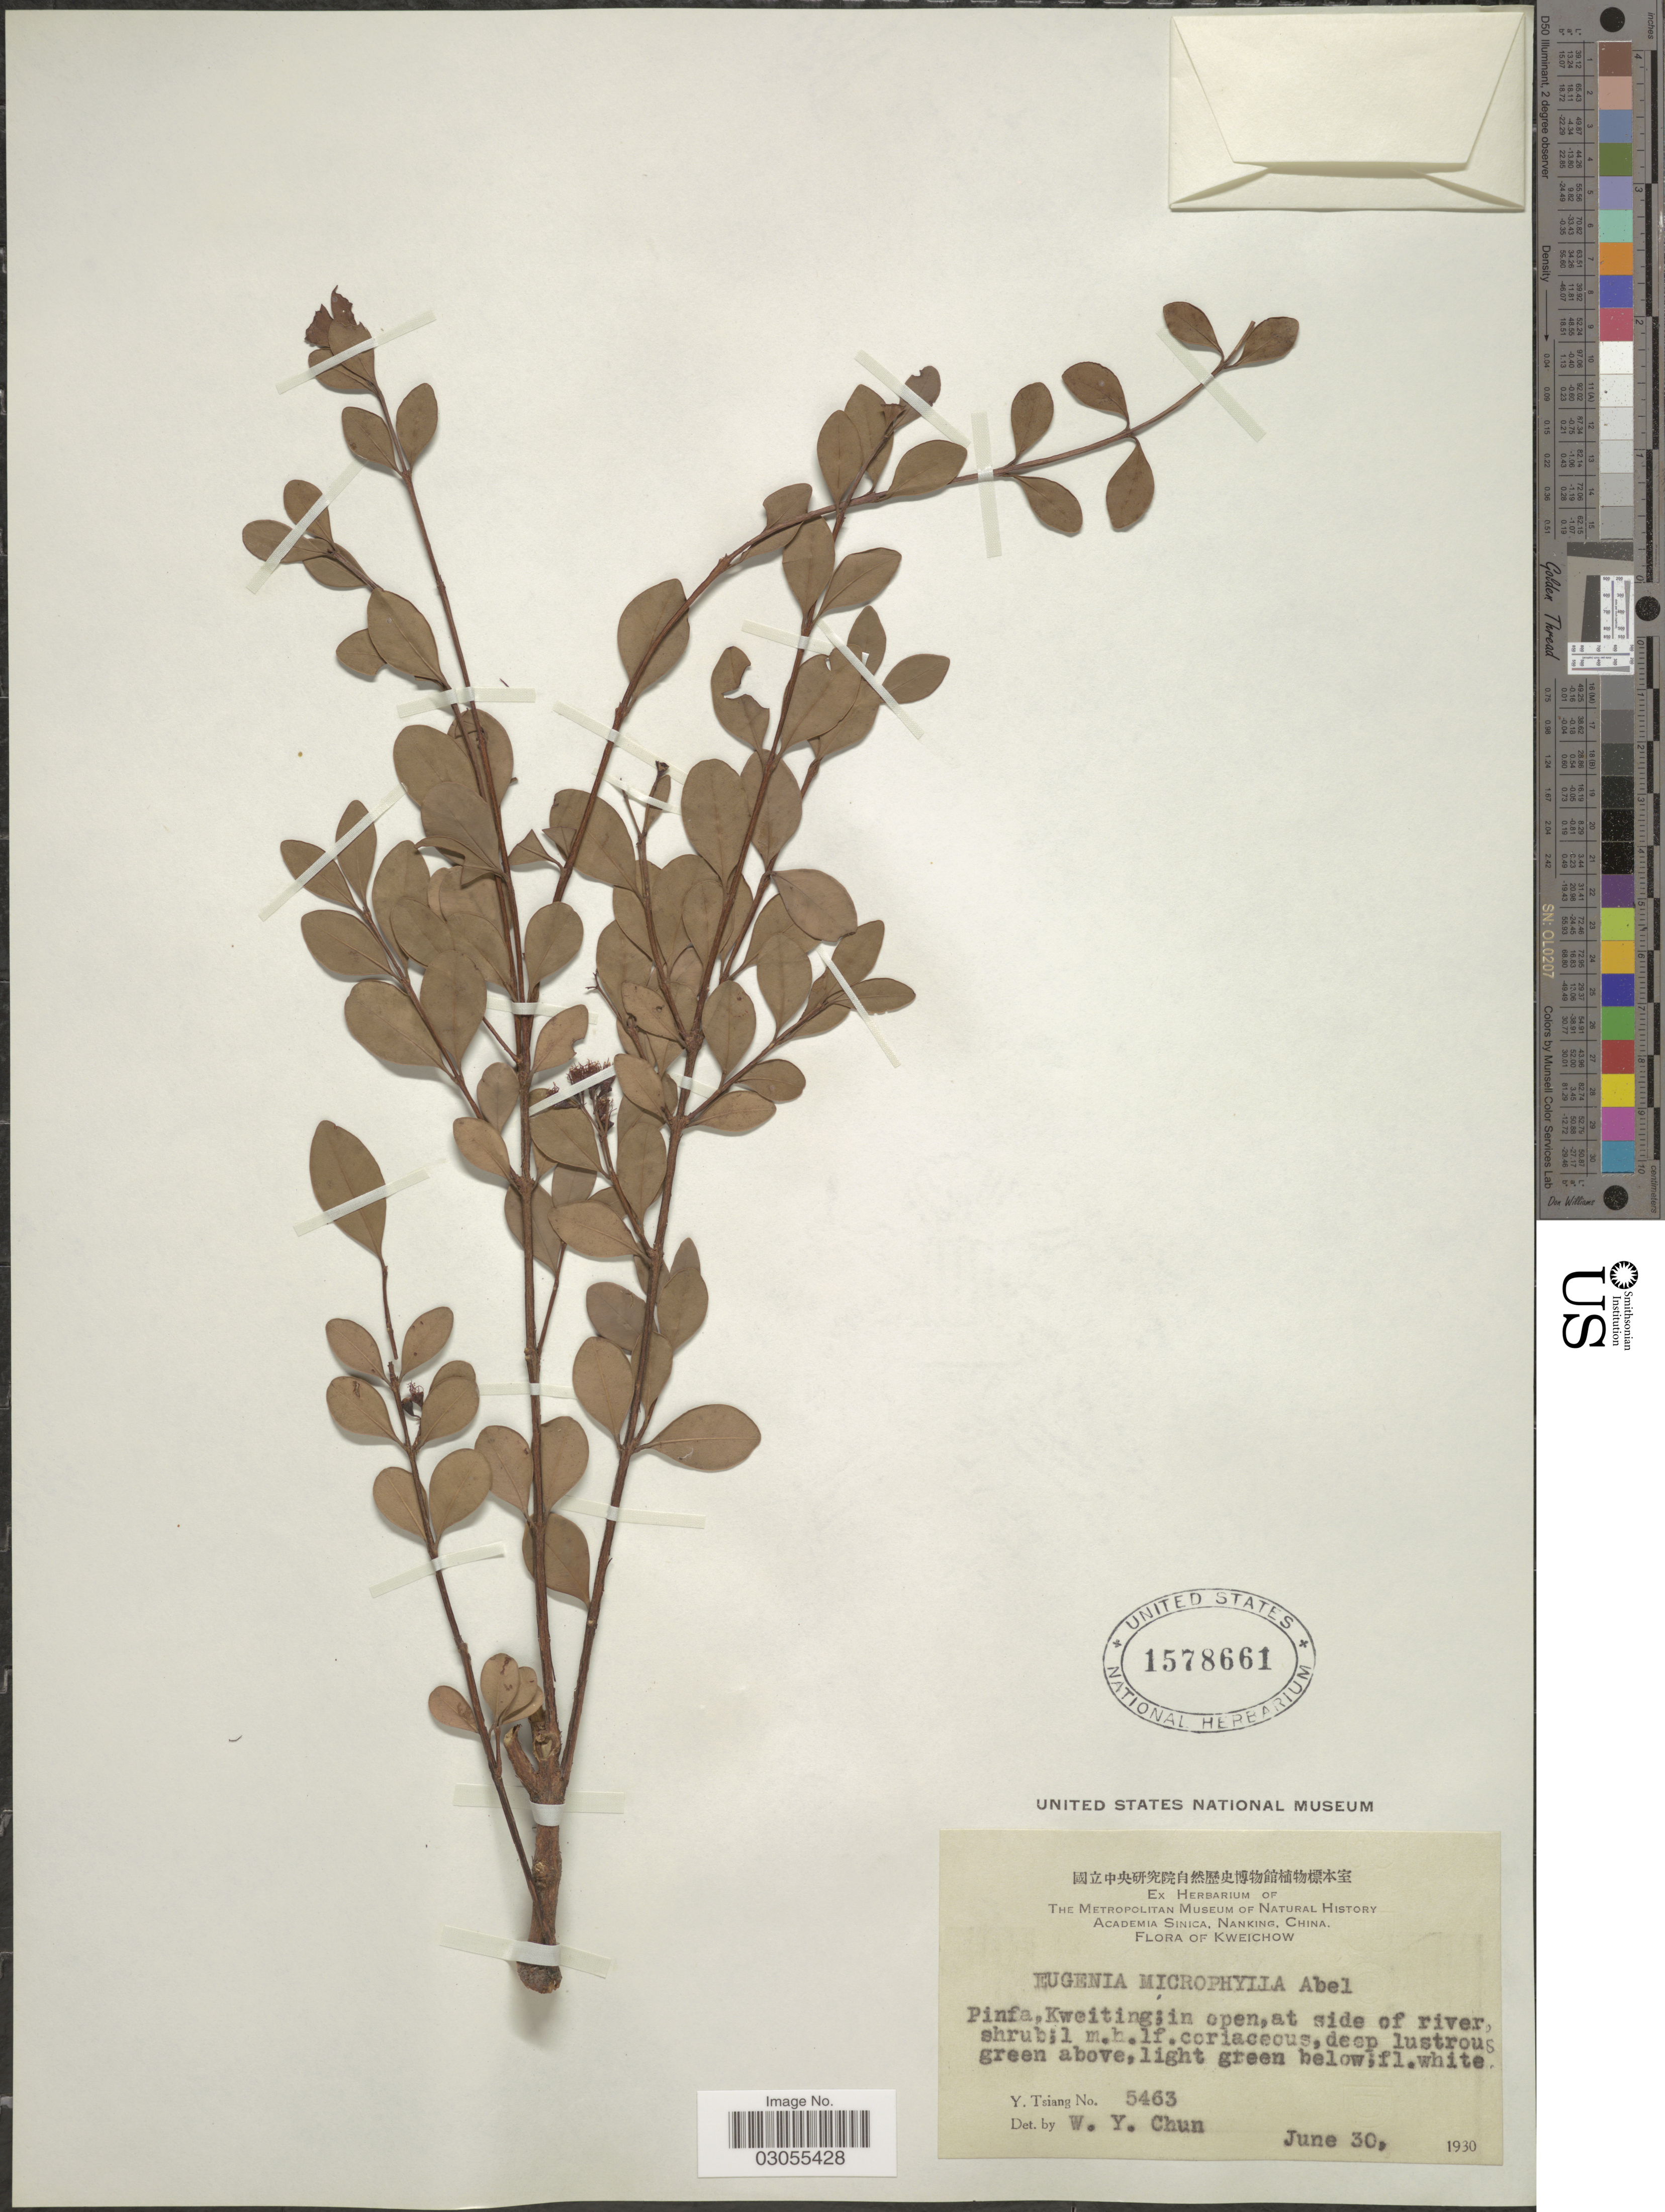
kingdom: Plantae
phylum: Tracheophyta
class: Magnoliopsida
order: Myrtales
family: Myrtaceae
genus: Syzygium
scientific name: Syzygium buxifolium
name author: Hook. & Arn.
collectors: Y. Tsiang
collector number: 5463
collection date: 1930-06-30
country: China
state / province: Guizhou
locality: Kweichow. Pinfa, Kweiting.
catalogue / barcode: US 1578661